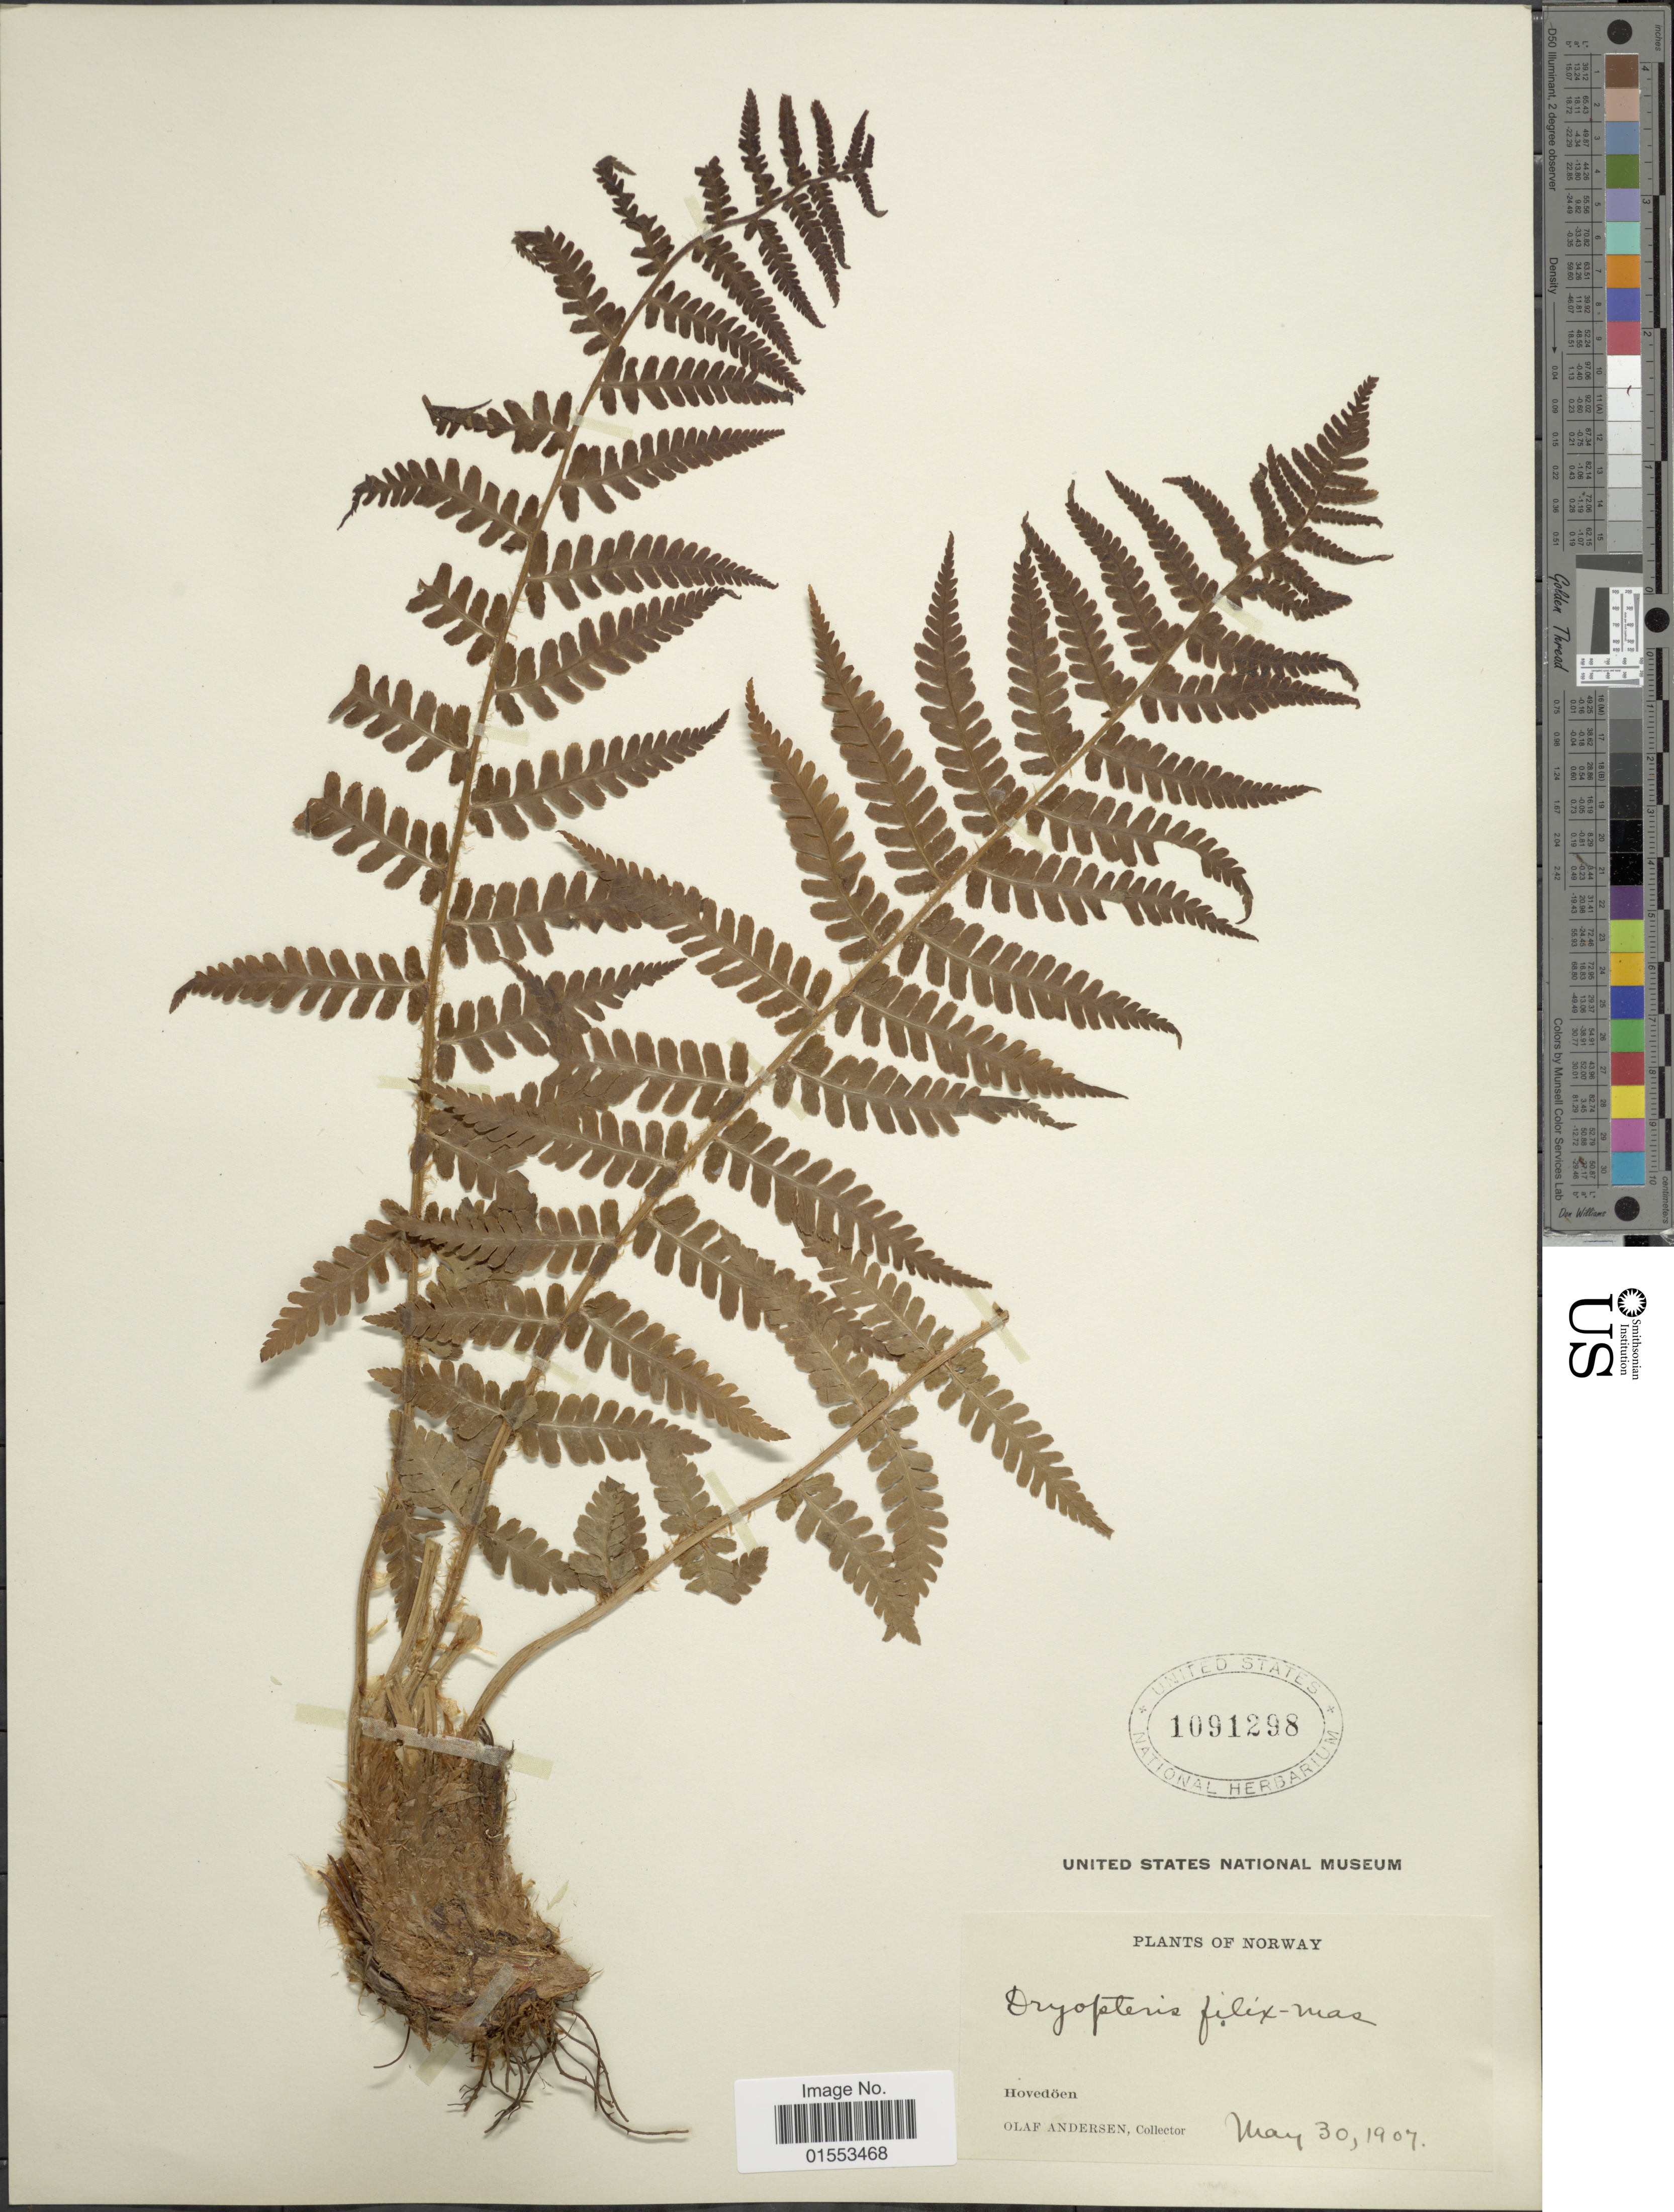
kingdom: Plantae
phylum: Tracheophyta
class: Polypodiopsida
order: Polypodiales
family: Dryopteridaceae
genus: Dryopteris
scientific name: Dryopteris filix-mas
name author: (L.) Schott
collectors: O. Andersen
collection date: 1907-05-30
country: Norway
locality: Hovedoen, Norway.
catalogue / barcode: US 1091298